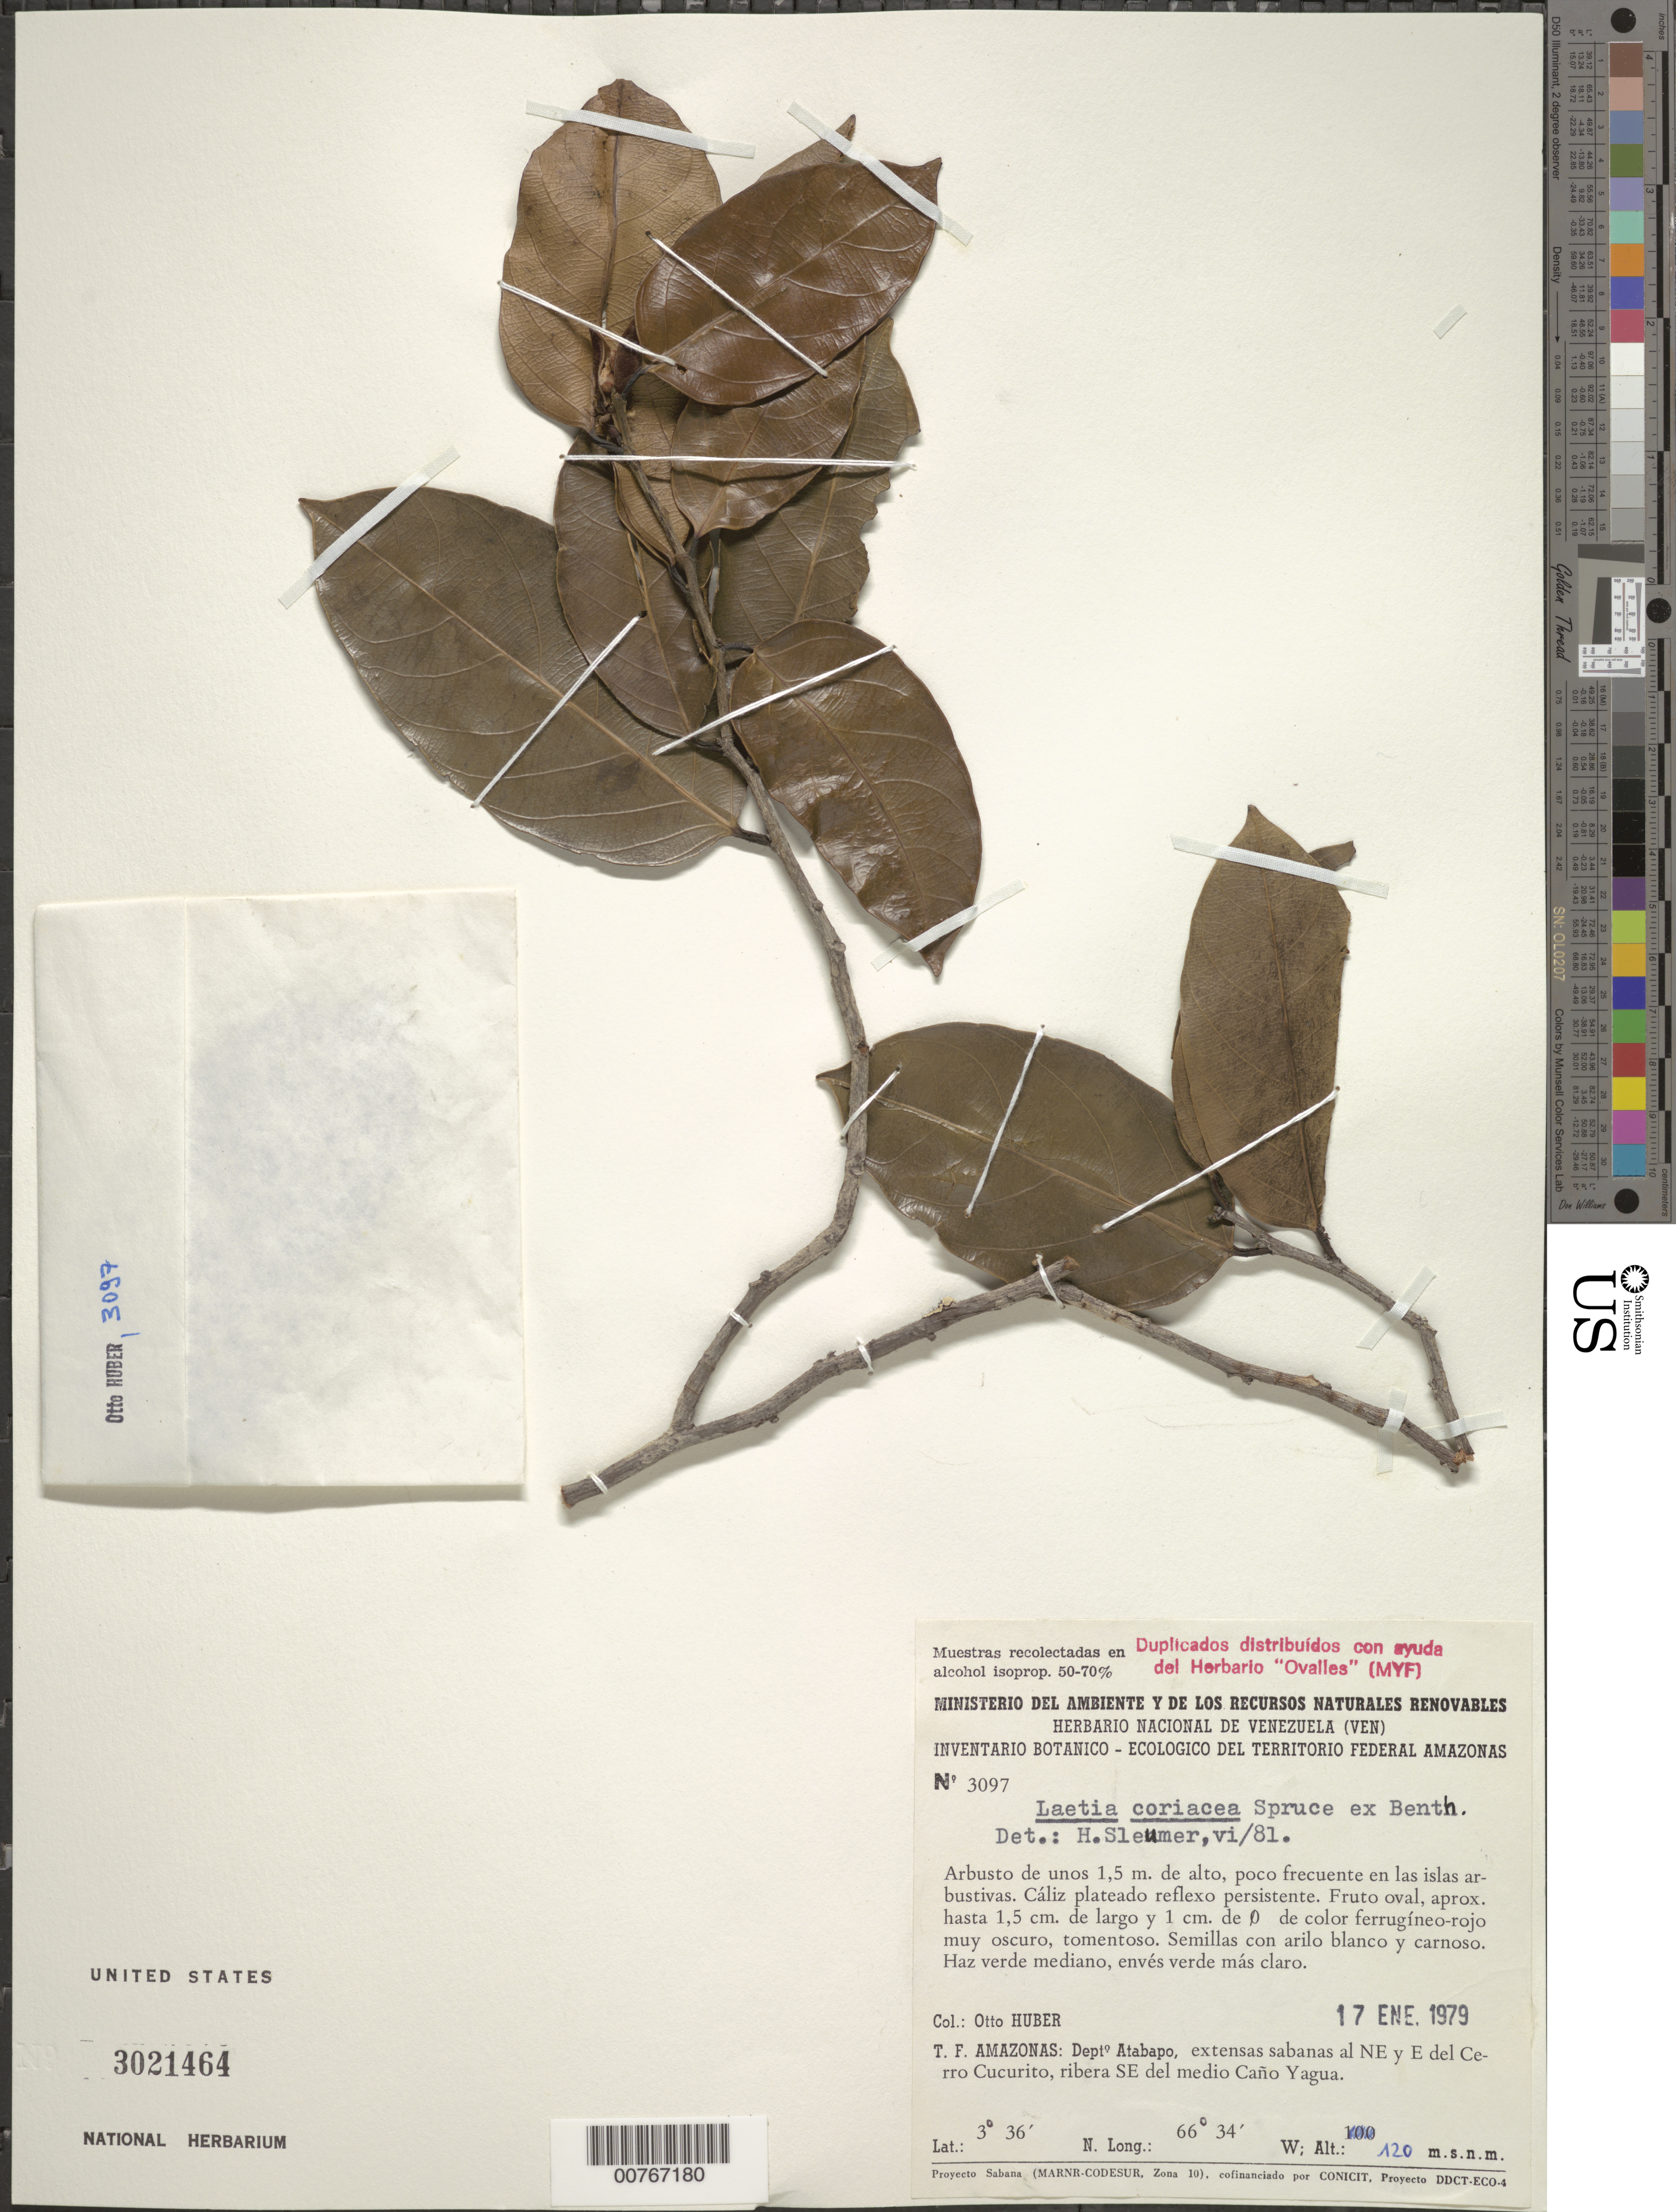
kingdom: Plantae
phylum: Tracheophyta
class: Magnoliopsida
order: Malpighiales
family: Salicaceae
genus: Irenodendron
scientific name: Irenodendron coriaceum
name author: (Spruce ex Benth.) M.H. Alford & Dement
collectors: O. Huber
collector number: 3097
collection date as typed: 17-Jan-79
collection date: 1979-01-17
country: Venezuela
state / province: Amazonas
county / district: Atabapo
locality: Cerro Cucurito, al NE y E, SE de Caño Yagua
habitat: Savanna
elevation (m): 120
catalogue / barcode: US 3021464